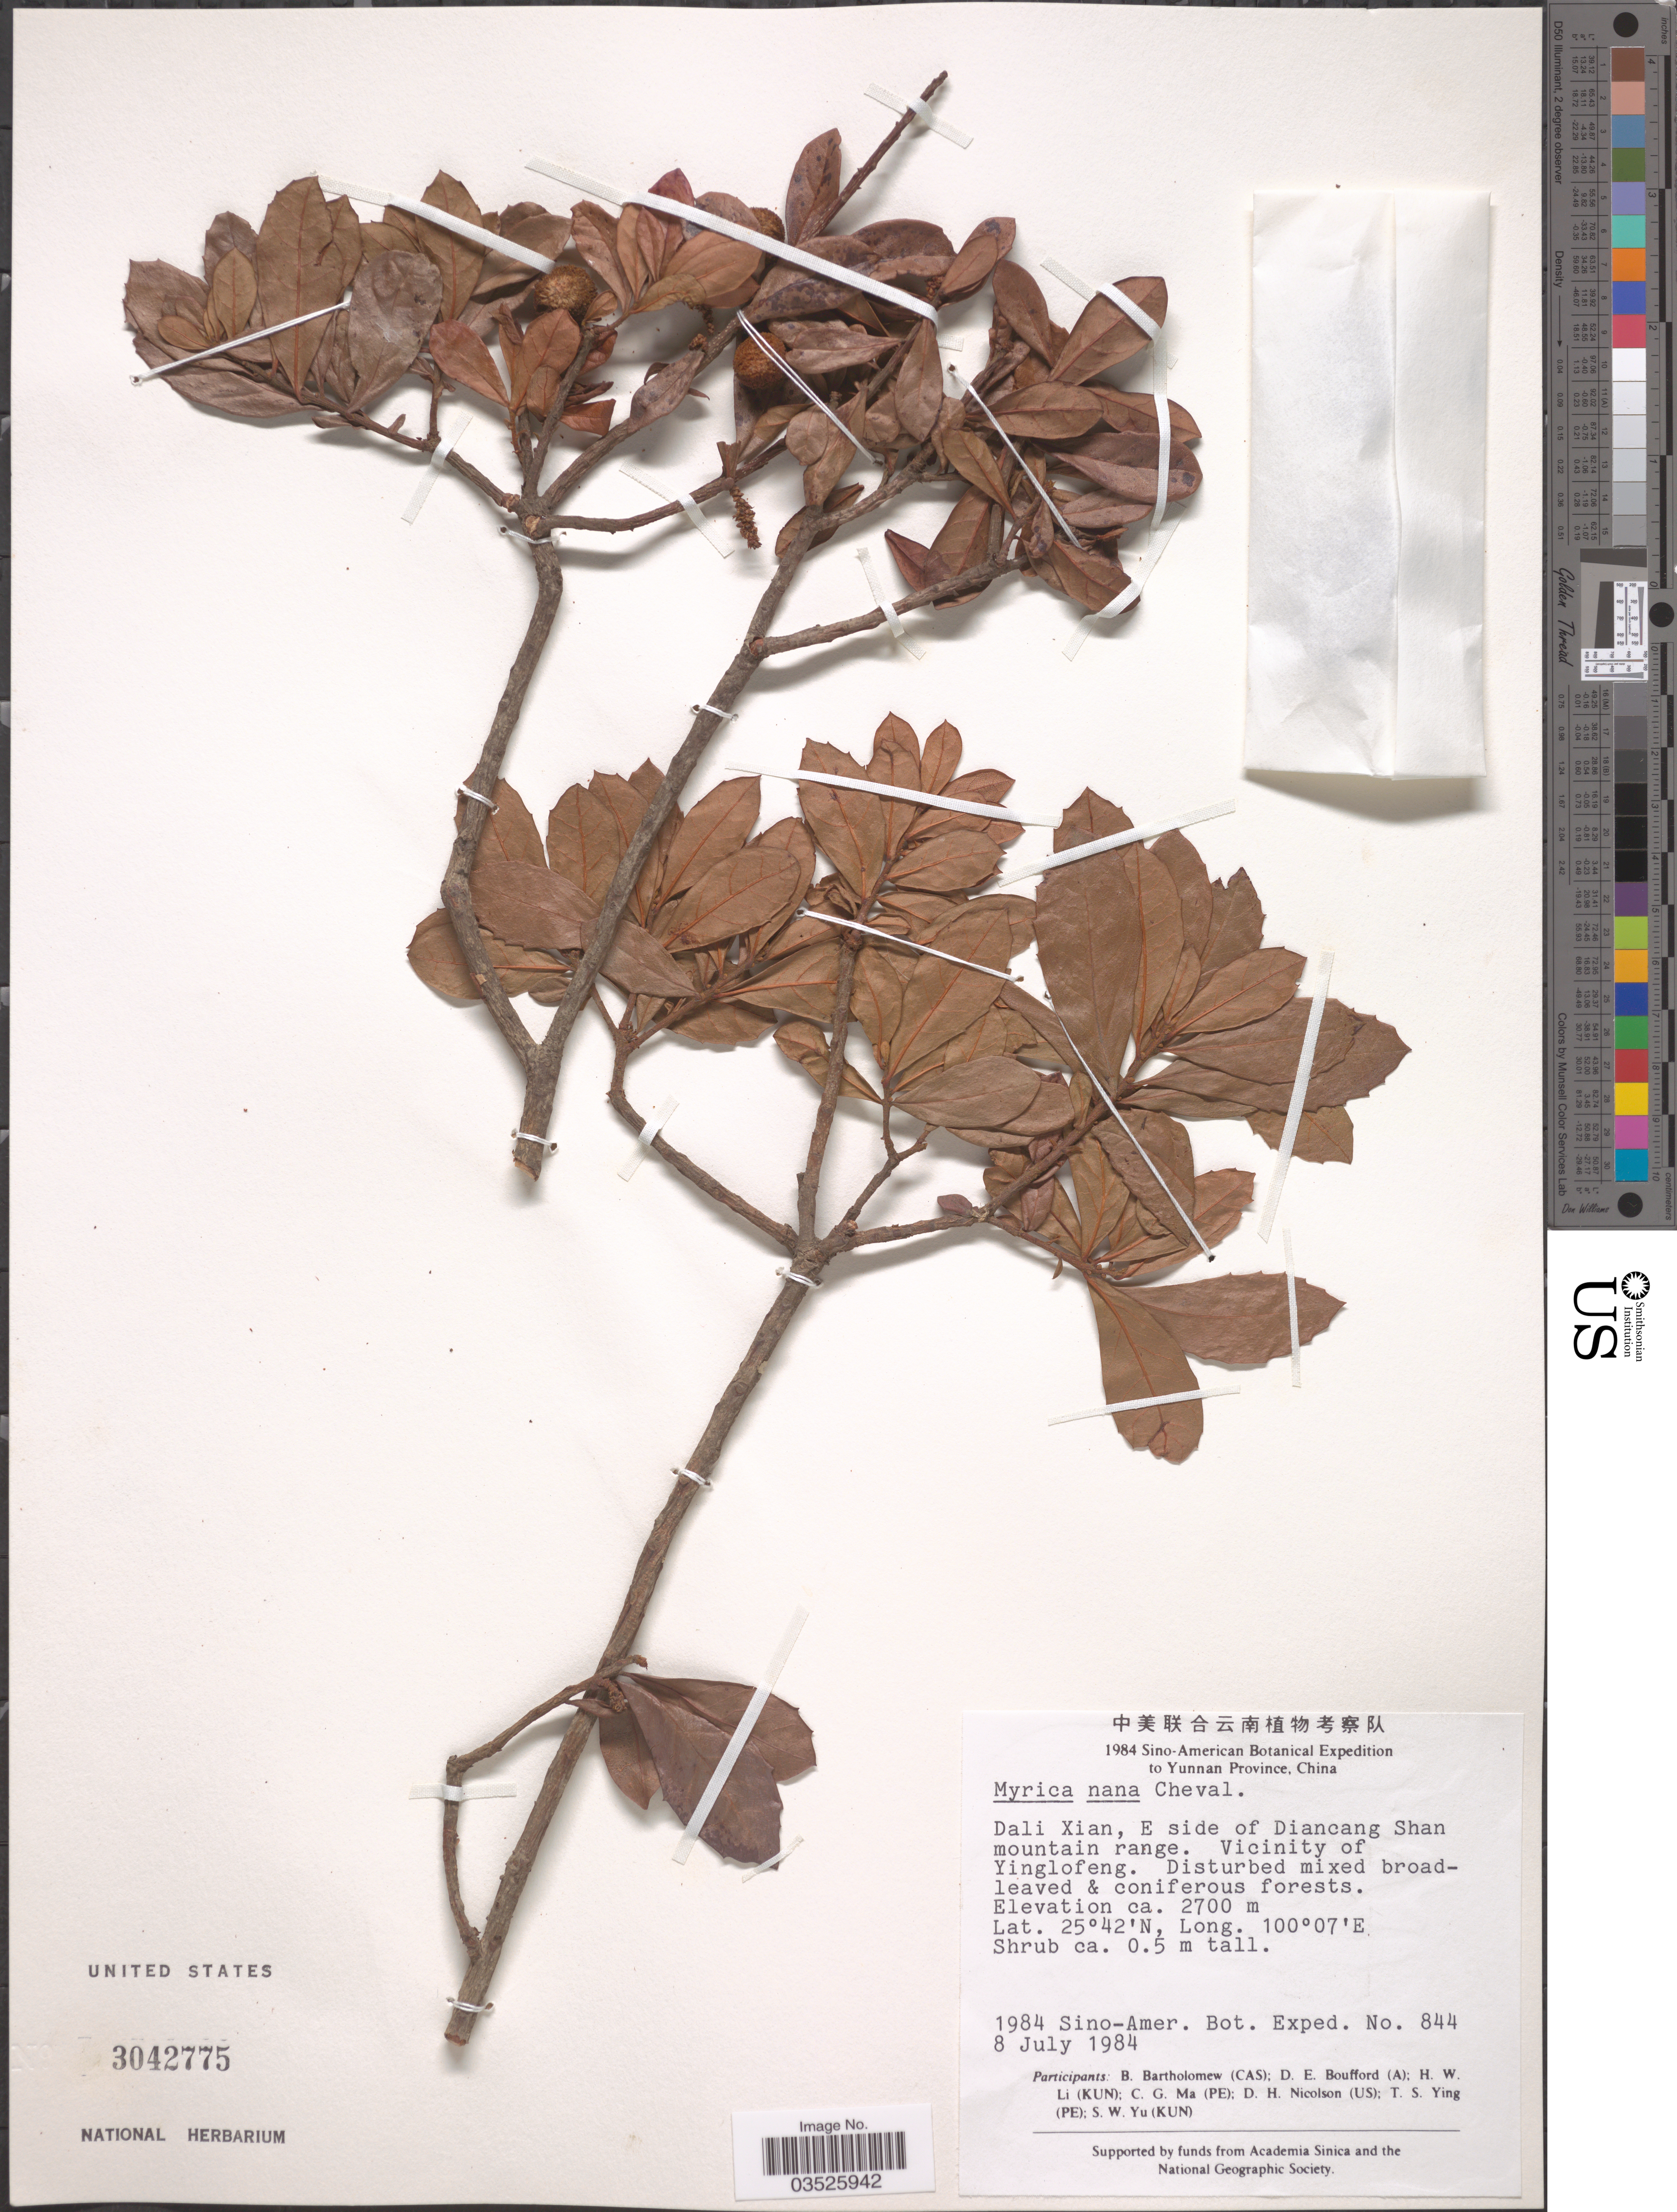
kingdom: Plantae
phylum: Tracheophyta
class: Magnoliopsida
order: Fagales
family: Myricaceae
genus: Morella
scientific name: Morella nana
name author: (A. Chev.) J. Herb.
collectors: Sino-Amer. Bot. Exped. 1984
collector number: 844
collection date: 1984-07-08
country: China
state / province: Yunnan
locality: Dali Xian, E side of Diancang Shan mountain range. Vicinity of Yinglofeng.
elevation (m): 2700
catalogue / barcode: US 3042775